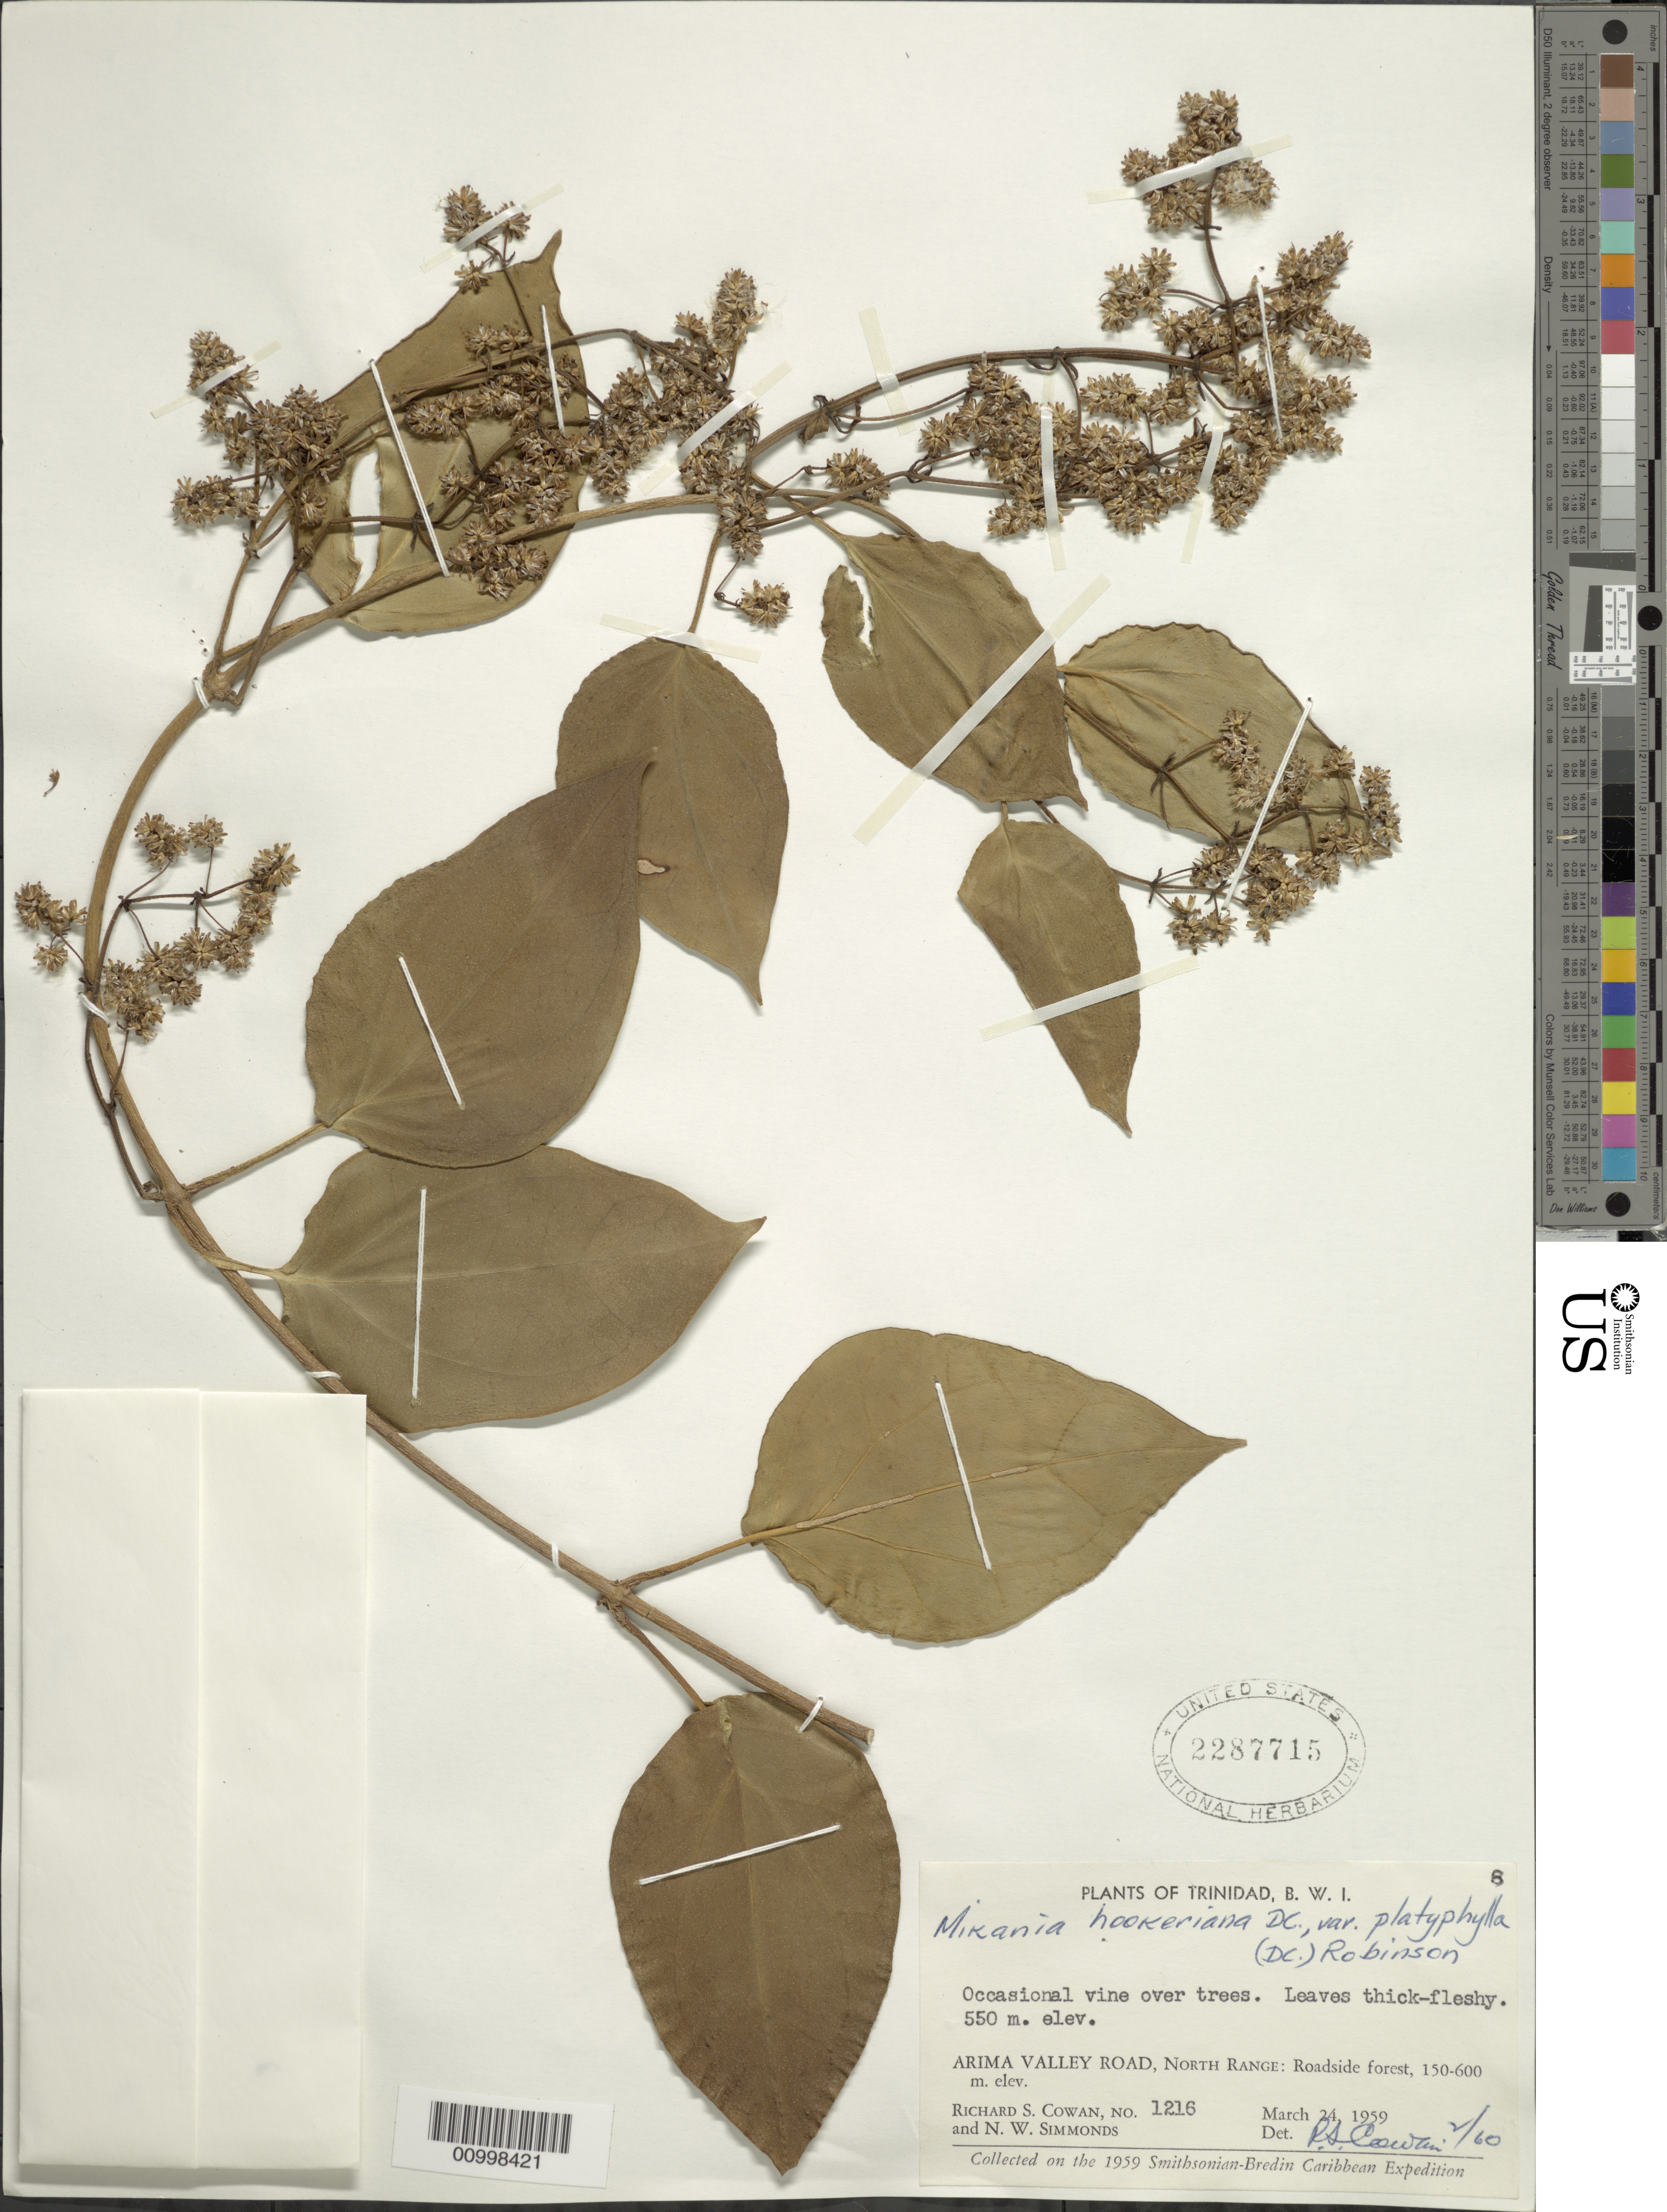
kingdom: Plantae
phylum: Tracheophyta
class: Magnoliopsida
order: Asterales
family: Asteraceae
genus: Mikania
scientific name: Mikania hookeriana var. platyphylla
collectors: R. S. Cowan & N. W. Simmonds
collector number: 1216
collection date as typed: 24 Mar 1959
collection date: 1959-03-24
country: Trinidad and Tobago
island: Trinidad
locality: Arima Valley Road, North Range: roadside forest. Occasional vine over trees.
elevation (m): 550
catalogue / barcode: US 2287715